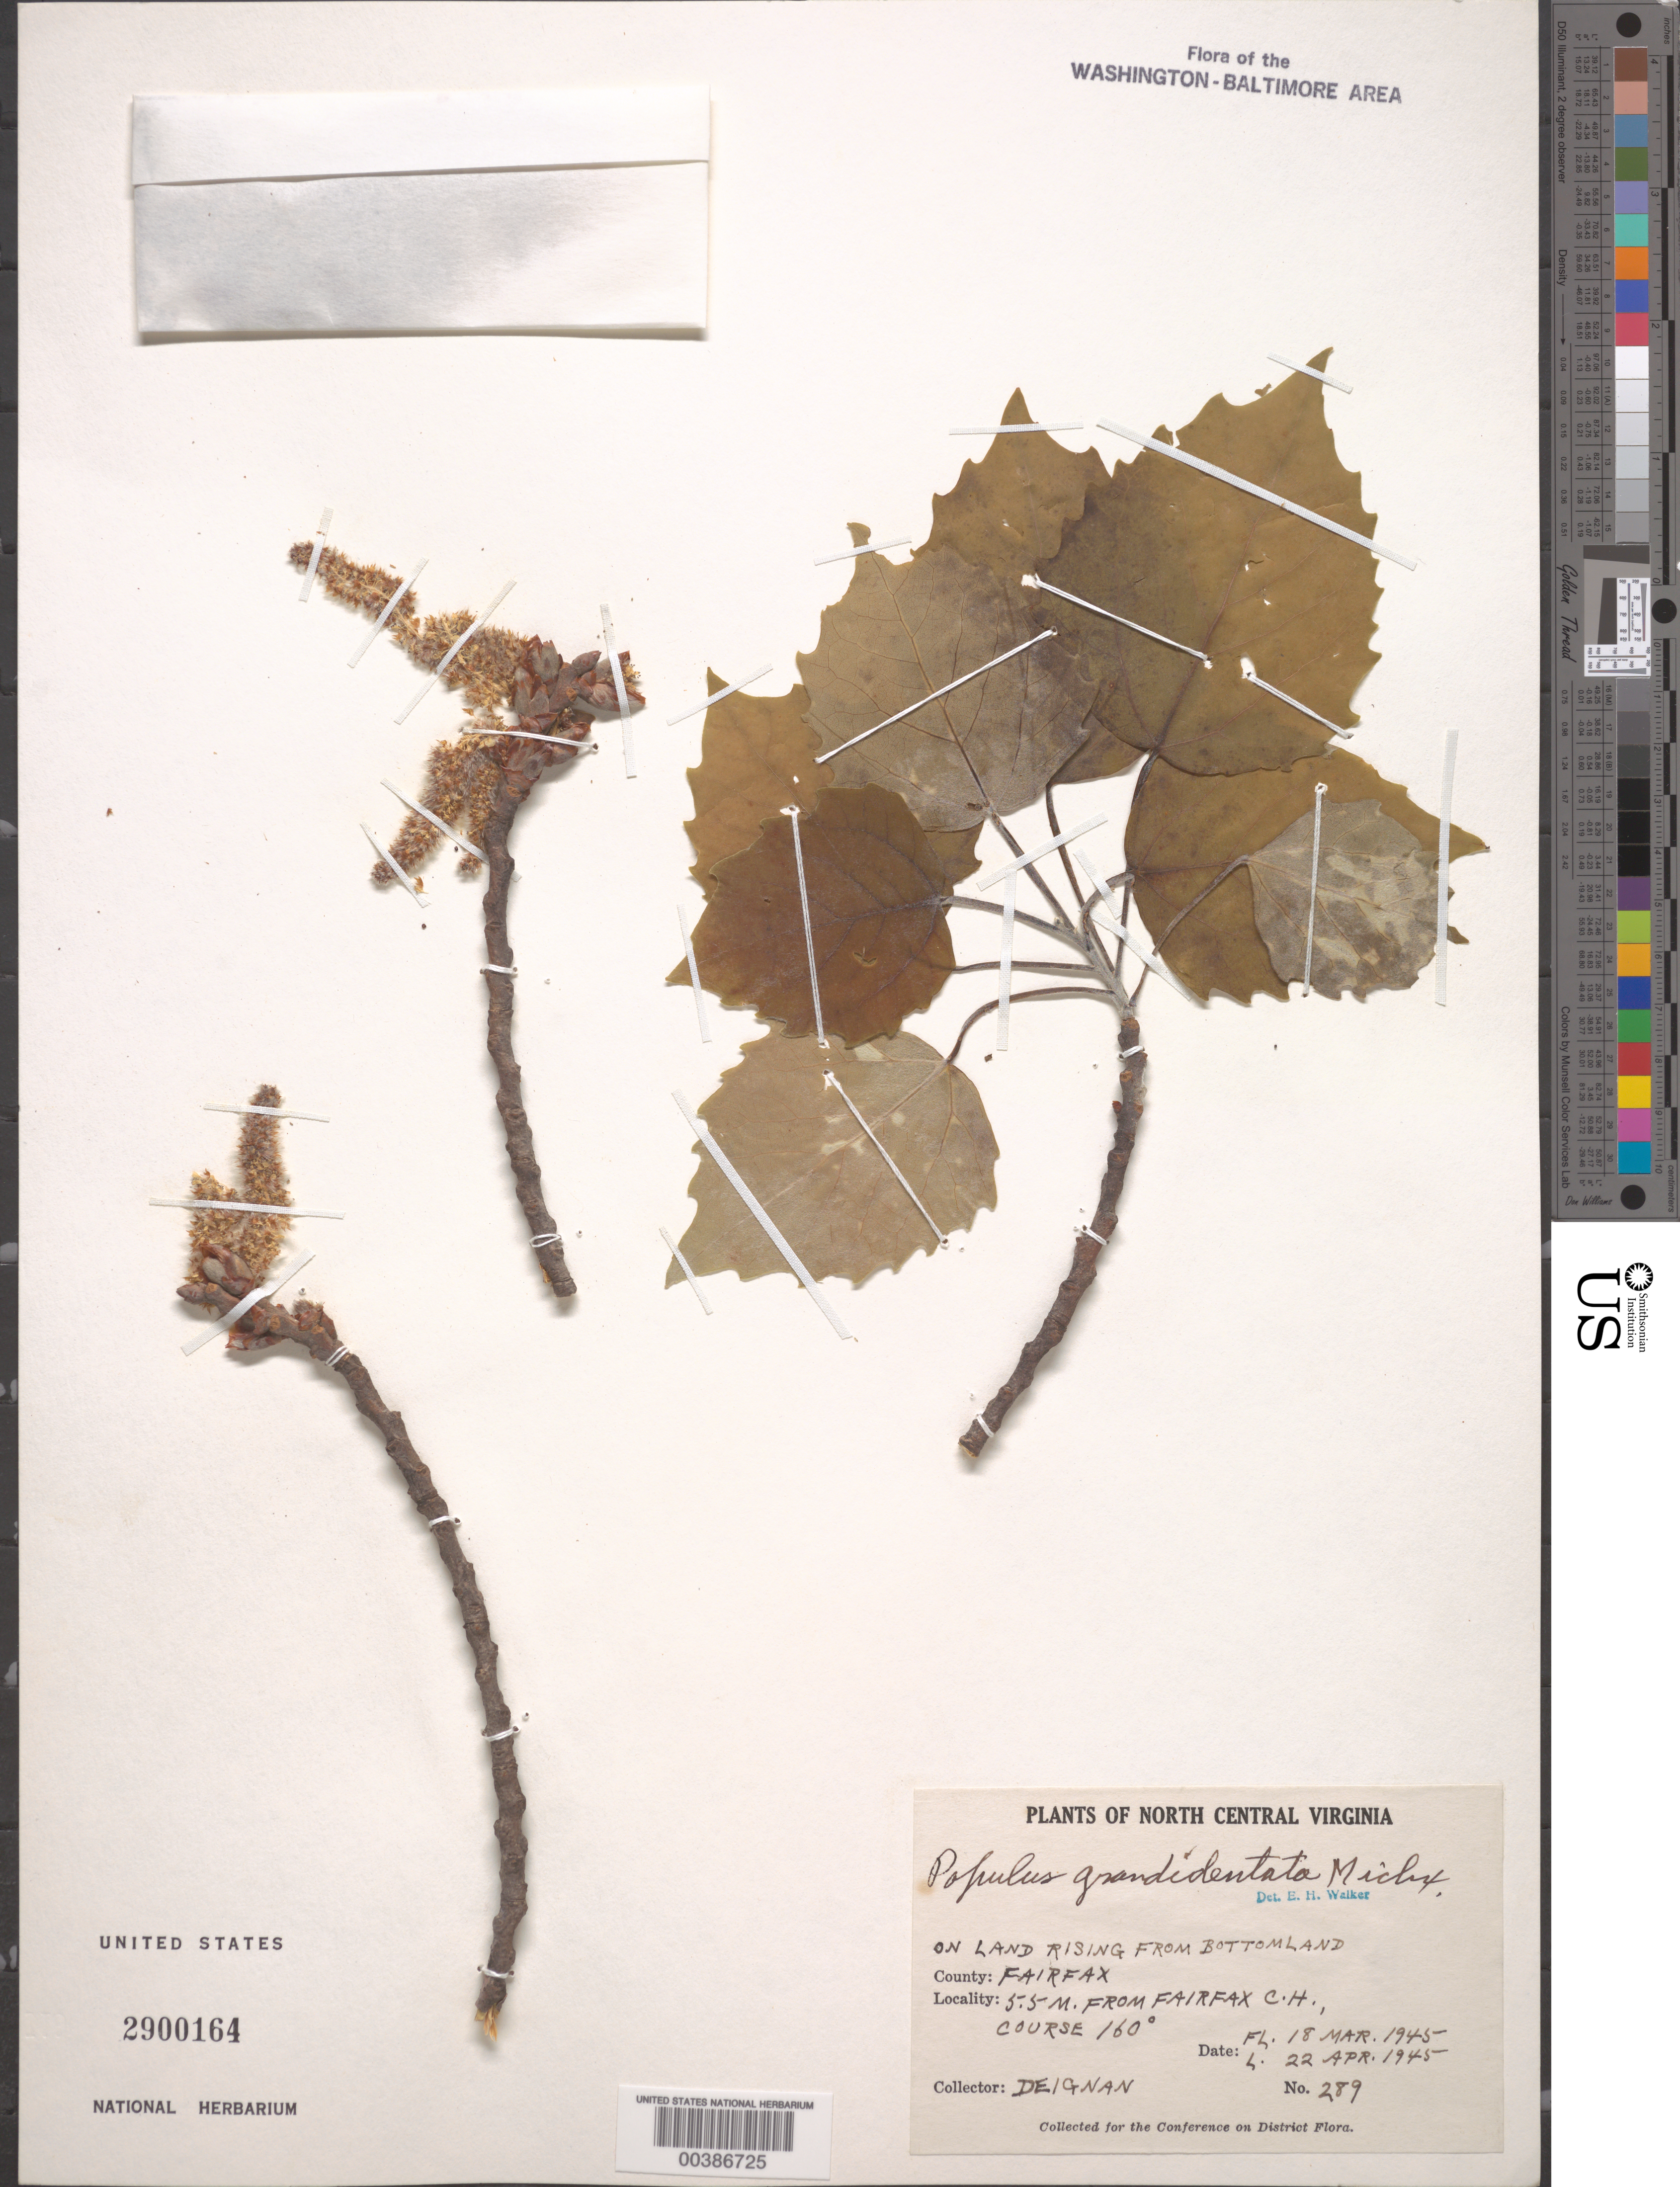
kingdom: Plantae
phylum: Tracheophyta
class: Magnoliopsida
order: Malpighiales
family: Salicaceae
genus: Populus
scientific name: Populus grandidentata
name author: Michx.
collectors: H. Deignan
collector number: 289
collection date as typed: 18 Mar 1945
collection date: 1945-03-18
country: United States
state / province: Virginia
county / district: Fairfax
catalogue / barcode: US 2900164